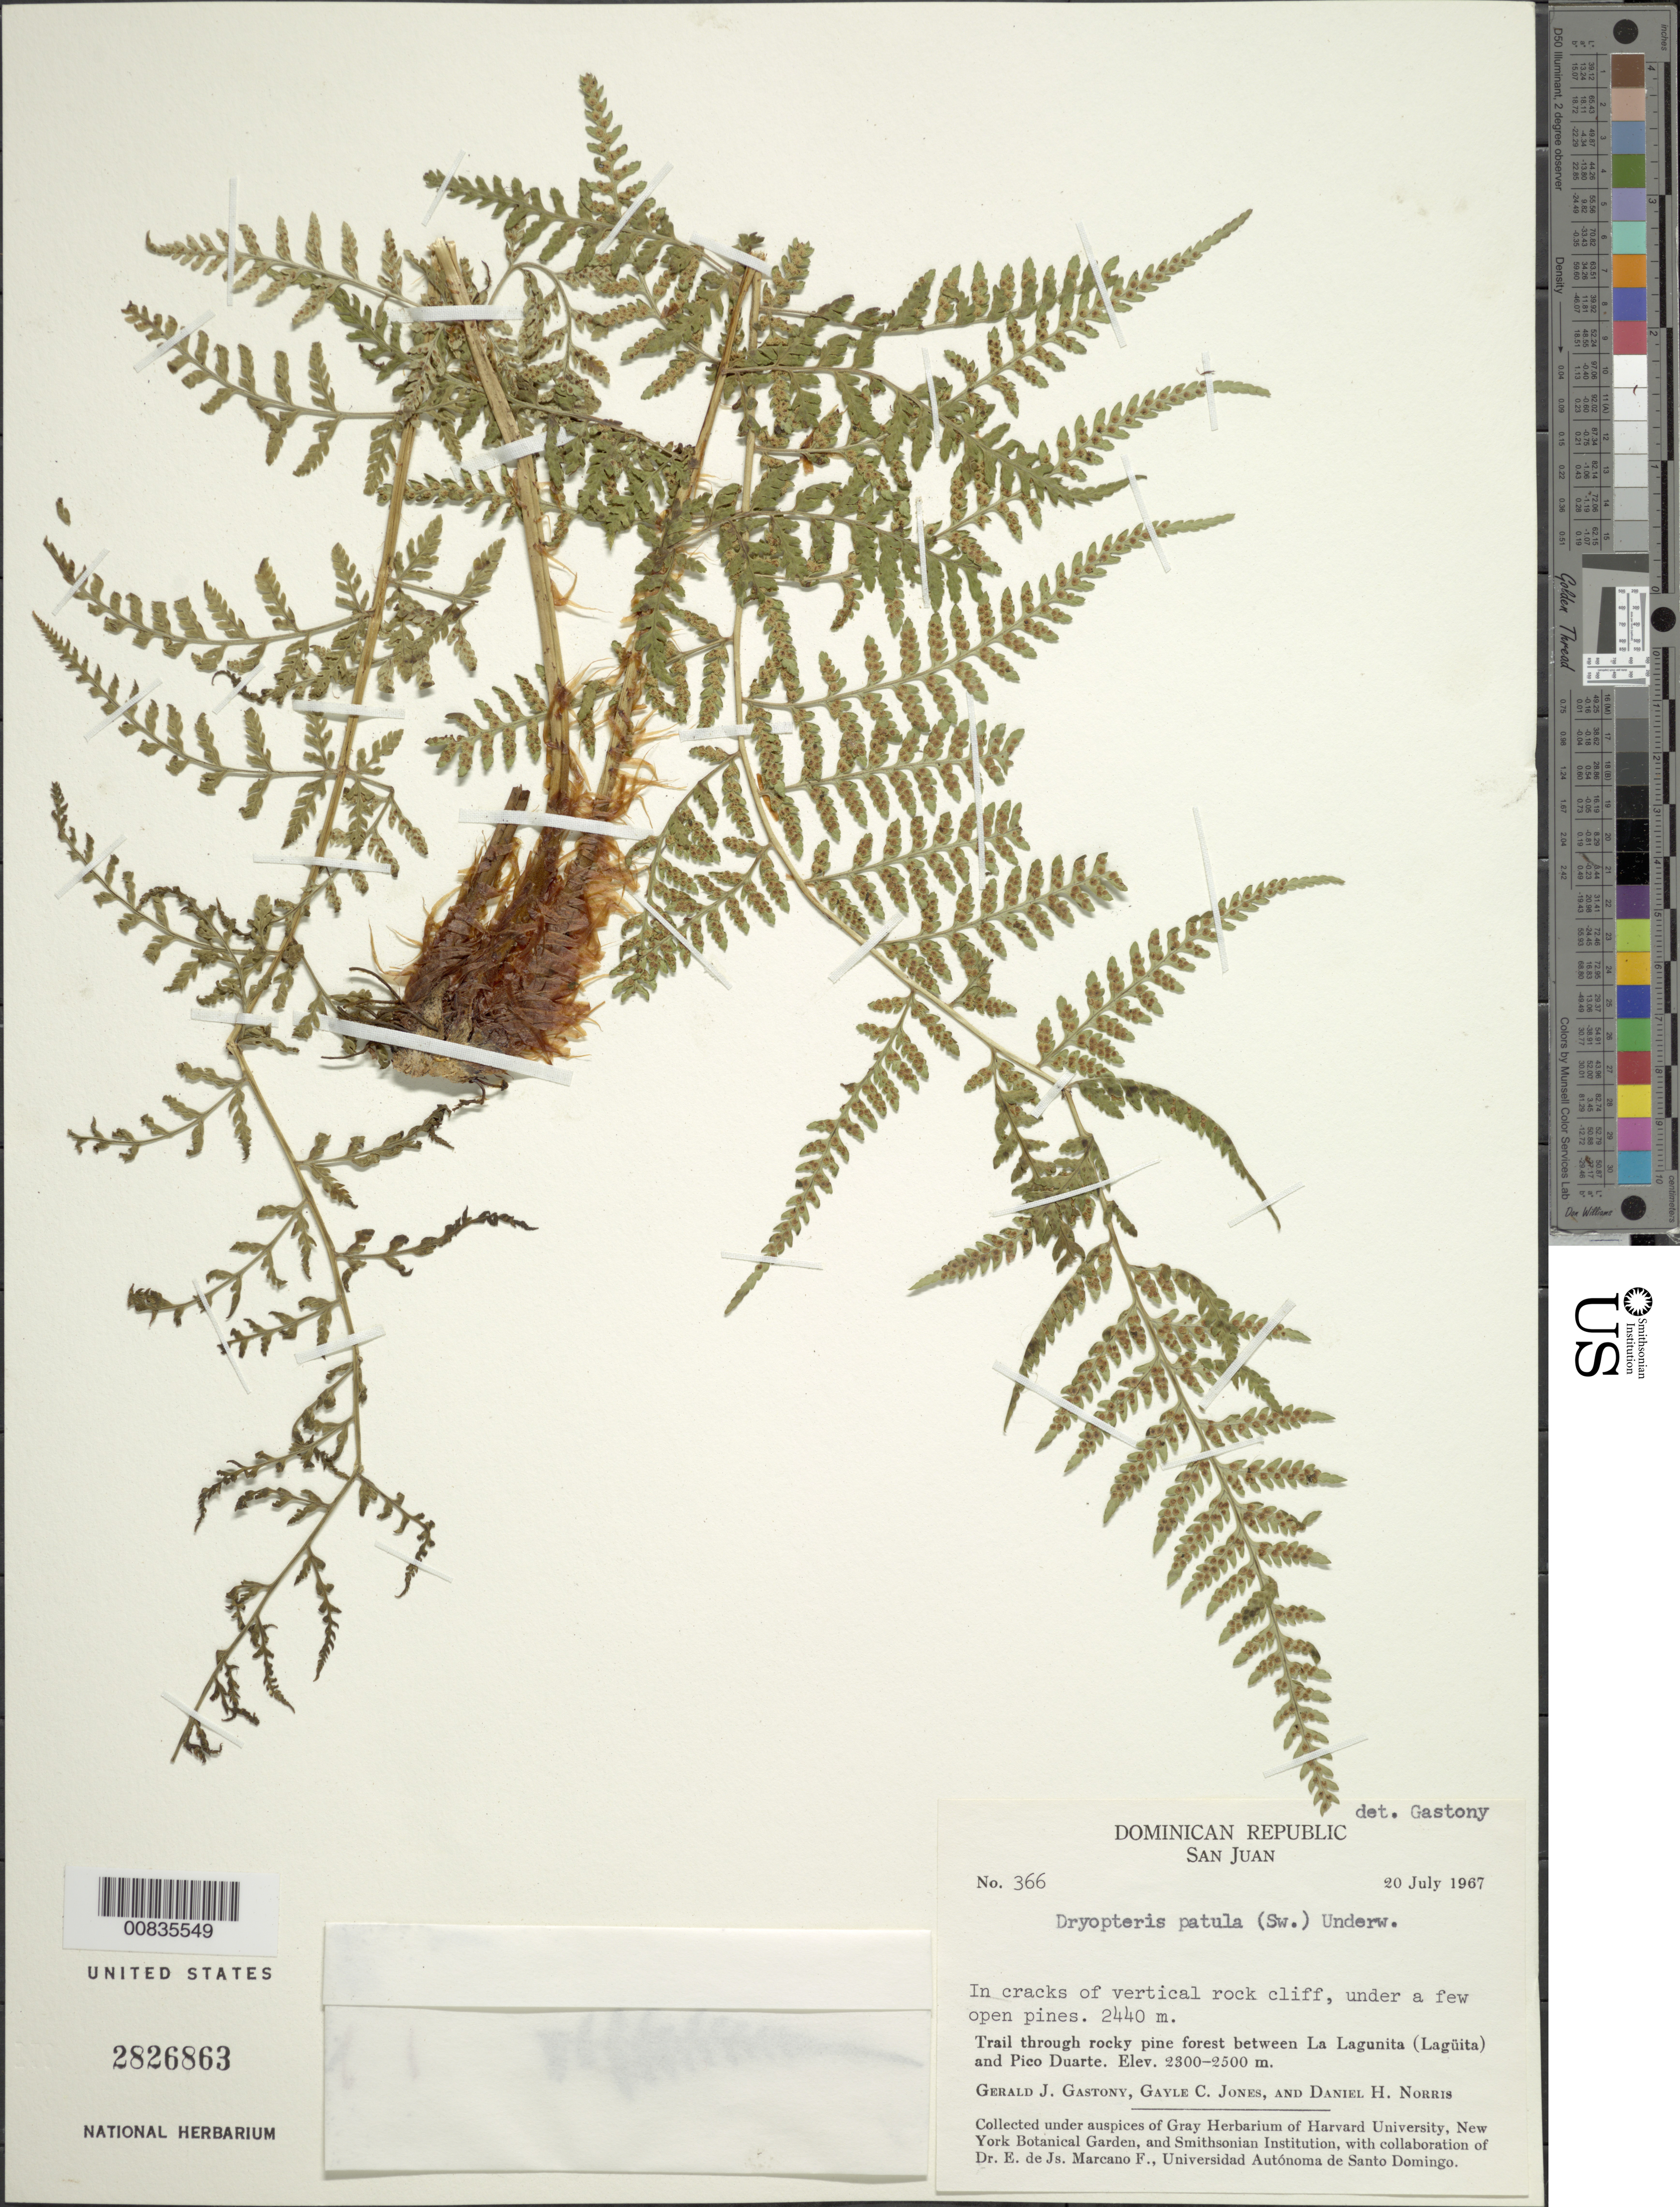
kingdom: Plantae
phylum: Tracheophyta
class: Polypodiopsida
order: Polypodiales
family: Dryopteridaceae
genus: Dryopteris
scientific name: Dryopteris patula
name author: (Sw.) Underw.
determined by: Gastony, Gerald J.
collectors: G. Gastony, G. C. Jones & D. H. Norris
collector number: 366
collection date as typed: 20 Jul 1967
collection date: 1967-07-20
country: Dominican Republic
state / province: San Juan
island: Hispaniola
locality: La Lagunita to Pico Duarte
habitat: Trail through rocky pine forest; in cracks of vertical rock cliff, under a few open pines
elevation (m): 2440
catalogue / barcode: US 2826863